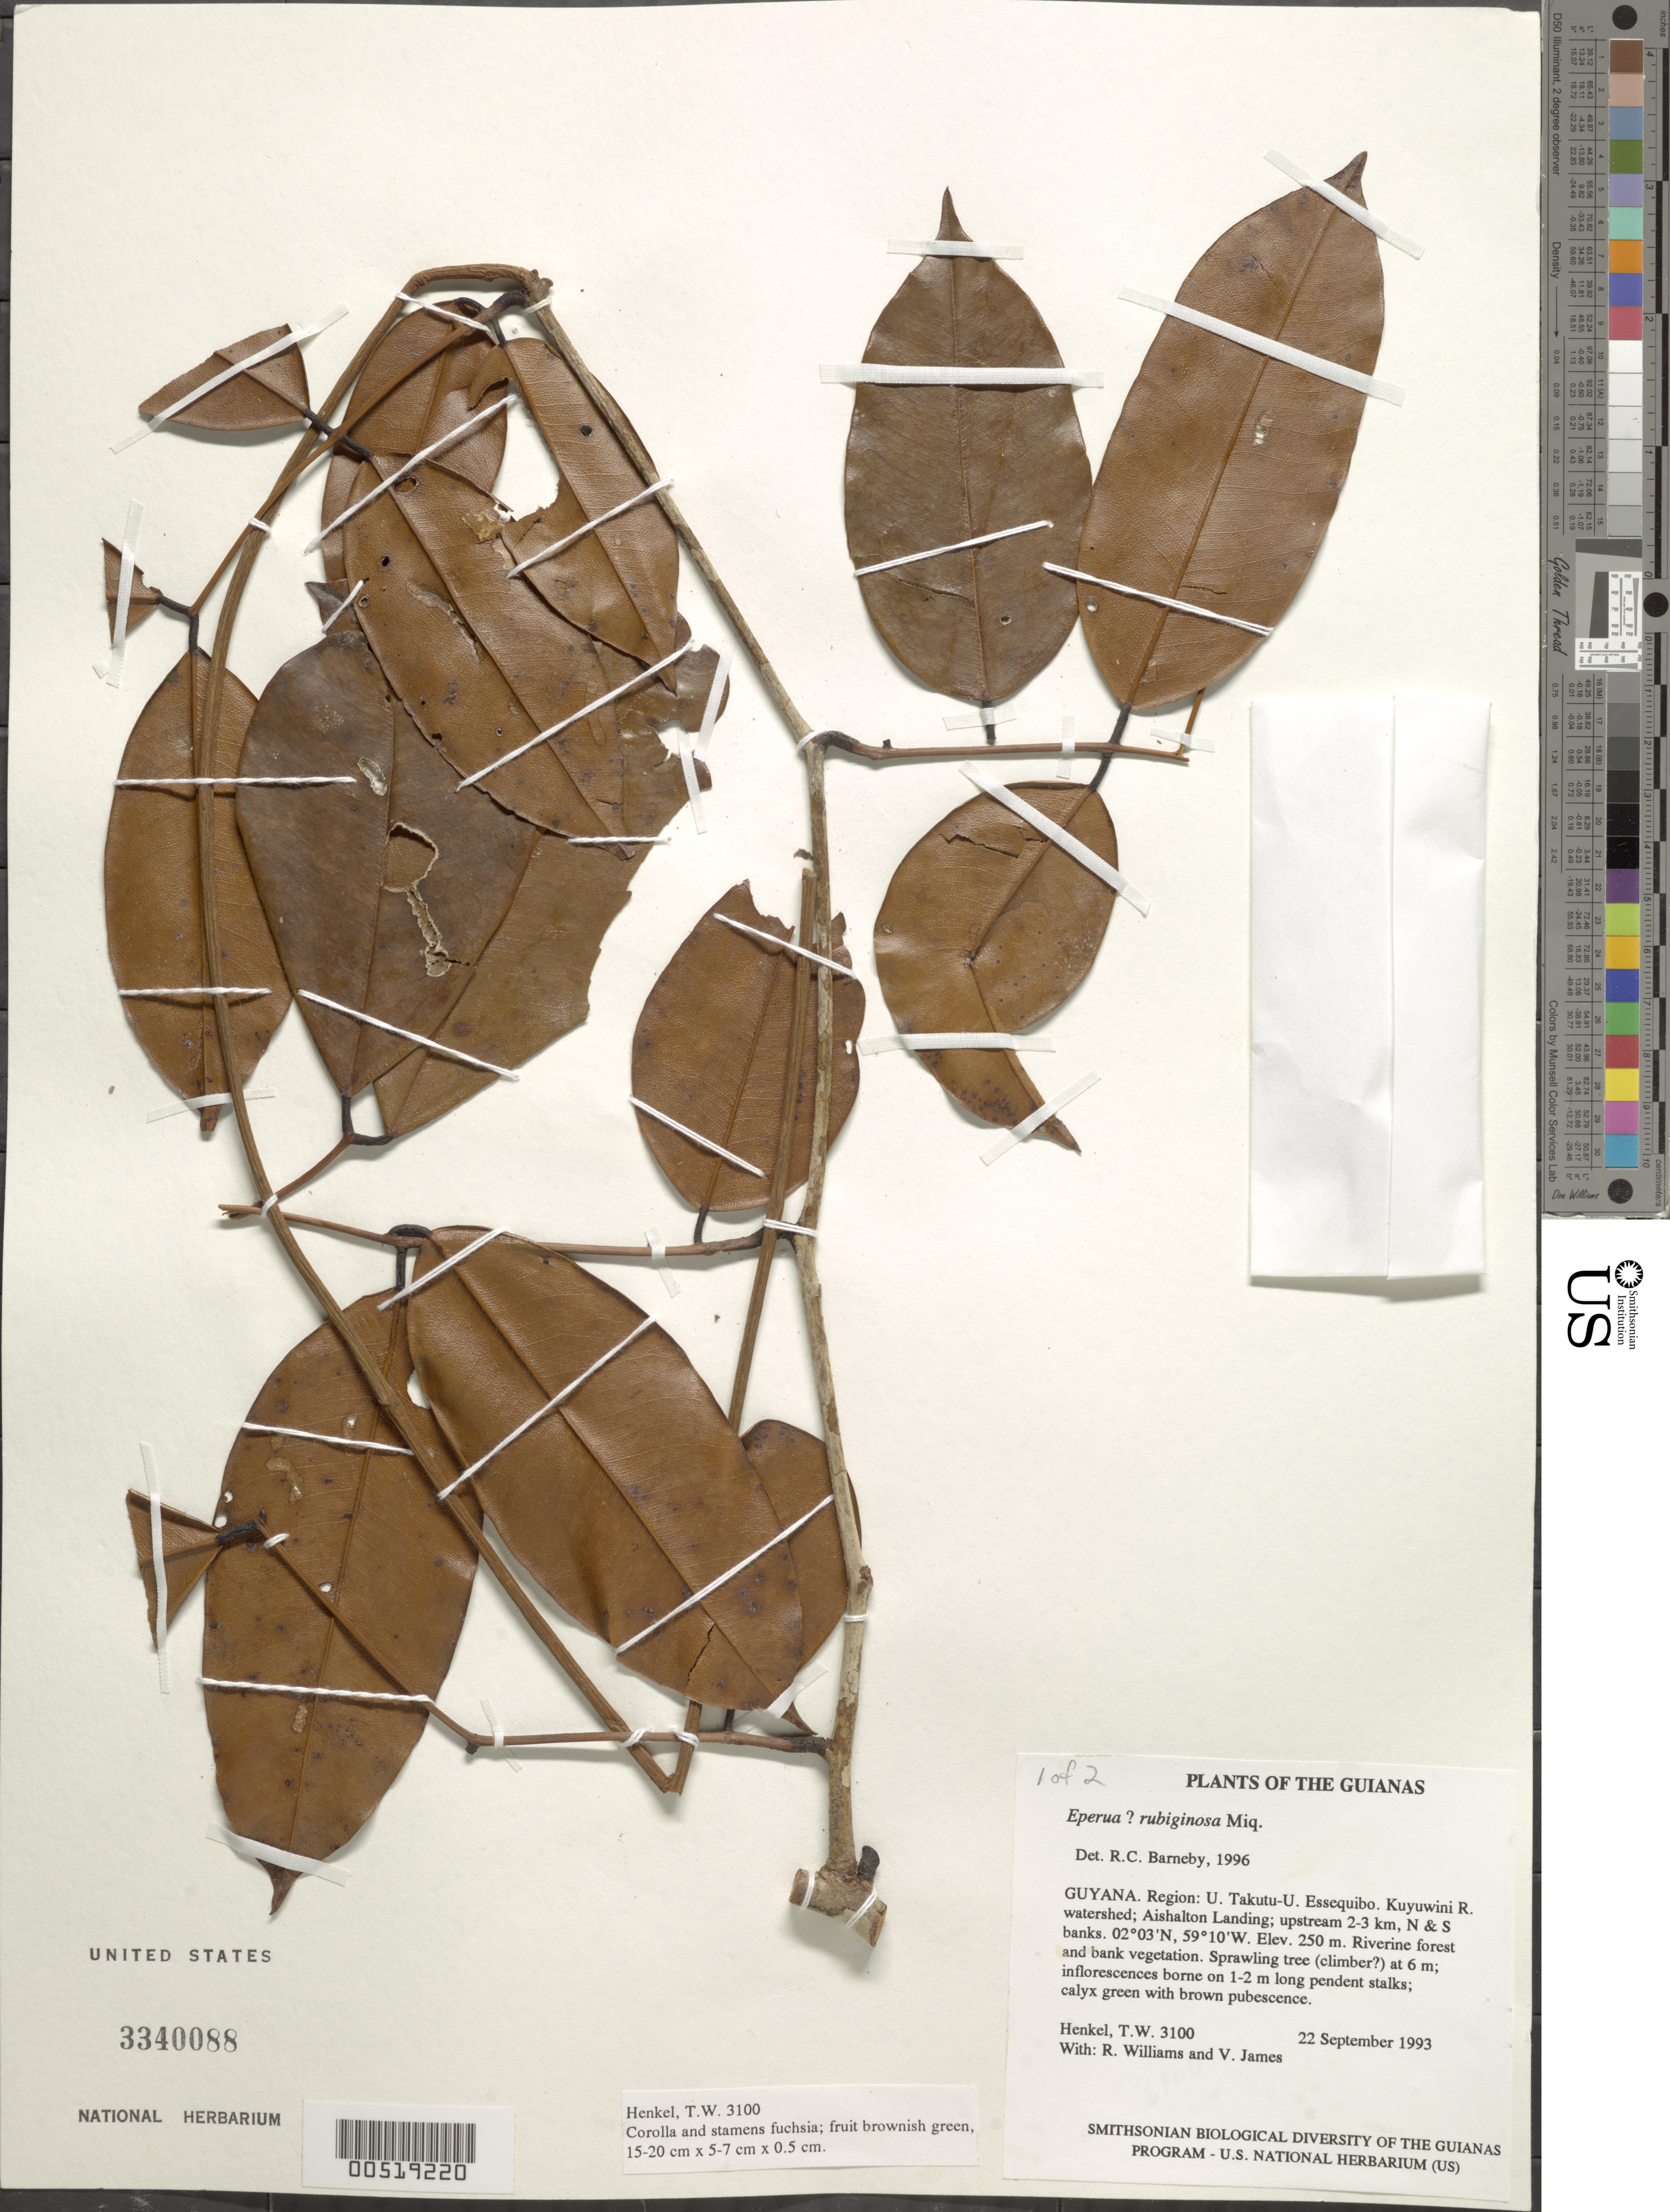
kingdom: Plantae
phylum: Tracheophyta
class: Magnoliopsida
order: Fabales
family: Fabaceae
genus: Eperua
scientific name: Eperua rubiginosa var. grandiflora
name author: Pulle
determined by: Fortes, E. A.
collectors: T. Henkel, R. Williams & V. James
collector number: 3100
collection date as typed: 22 September 1993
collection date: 1993-09-22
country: Guyana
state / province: U. Takutu-U. Essequibo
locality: Kuyuwini R. watershed; Aishalton Landing; upstream 2-3 km, N & S banks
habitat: Riverine forest and bank vegetation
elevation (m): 250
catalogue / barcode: US 3340088